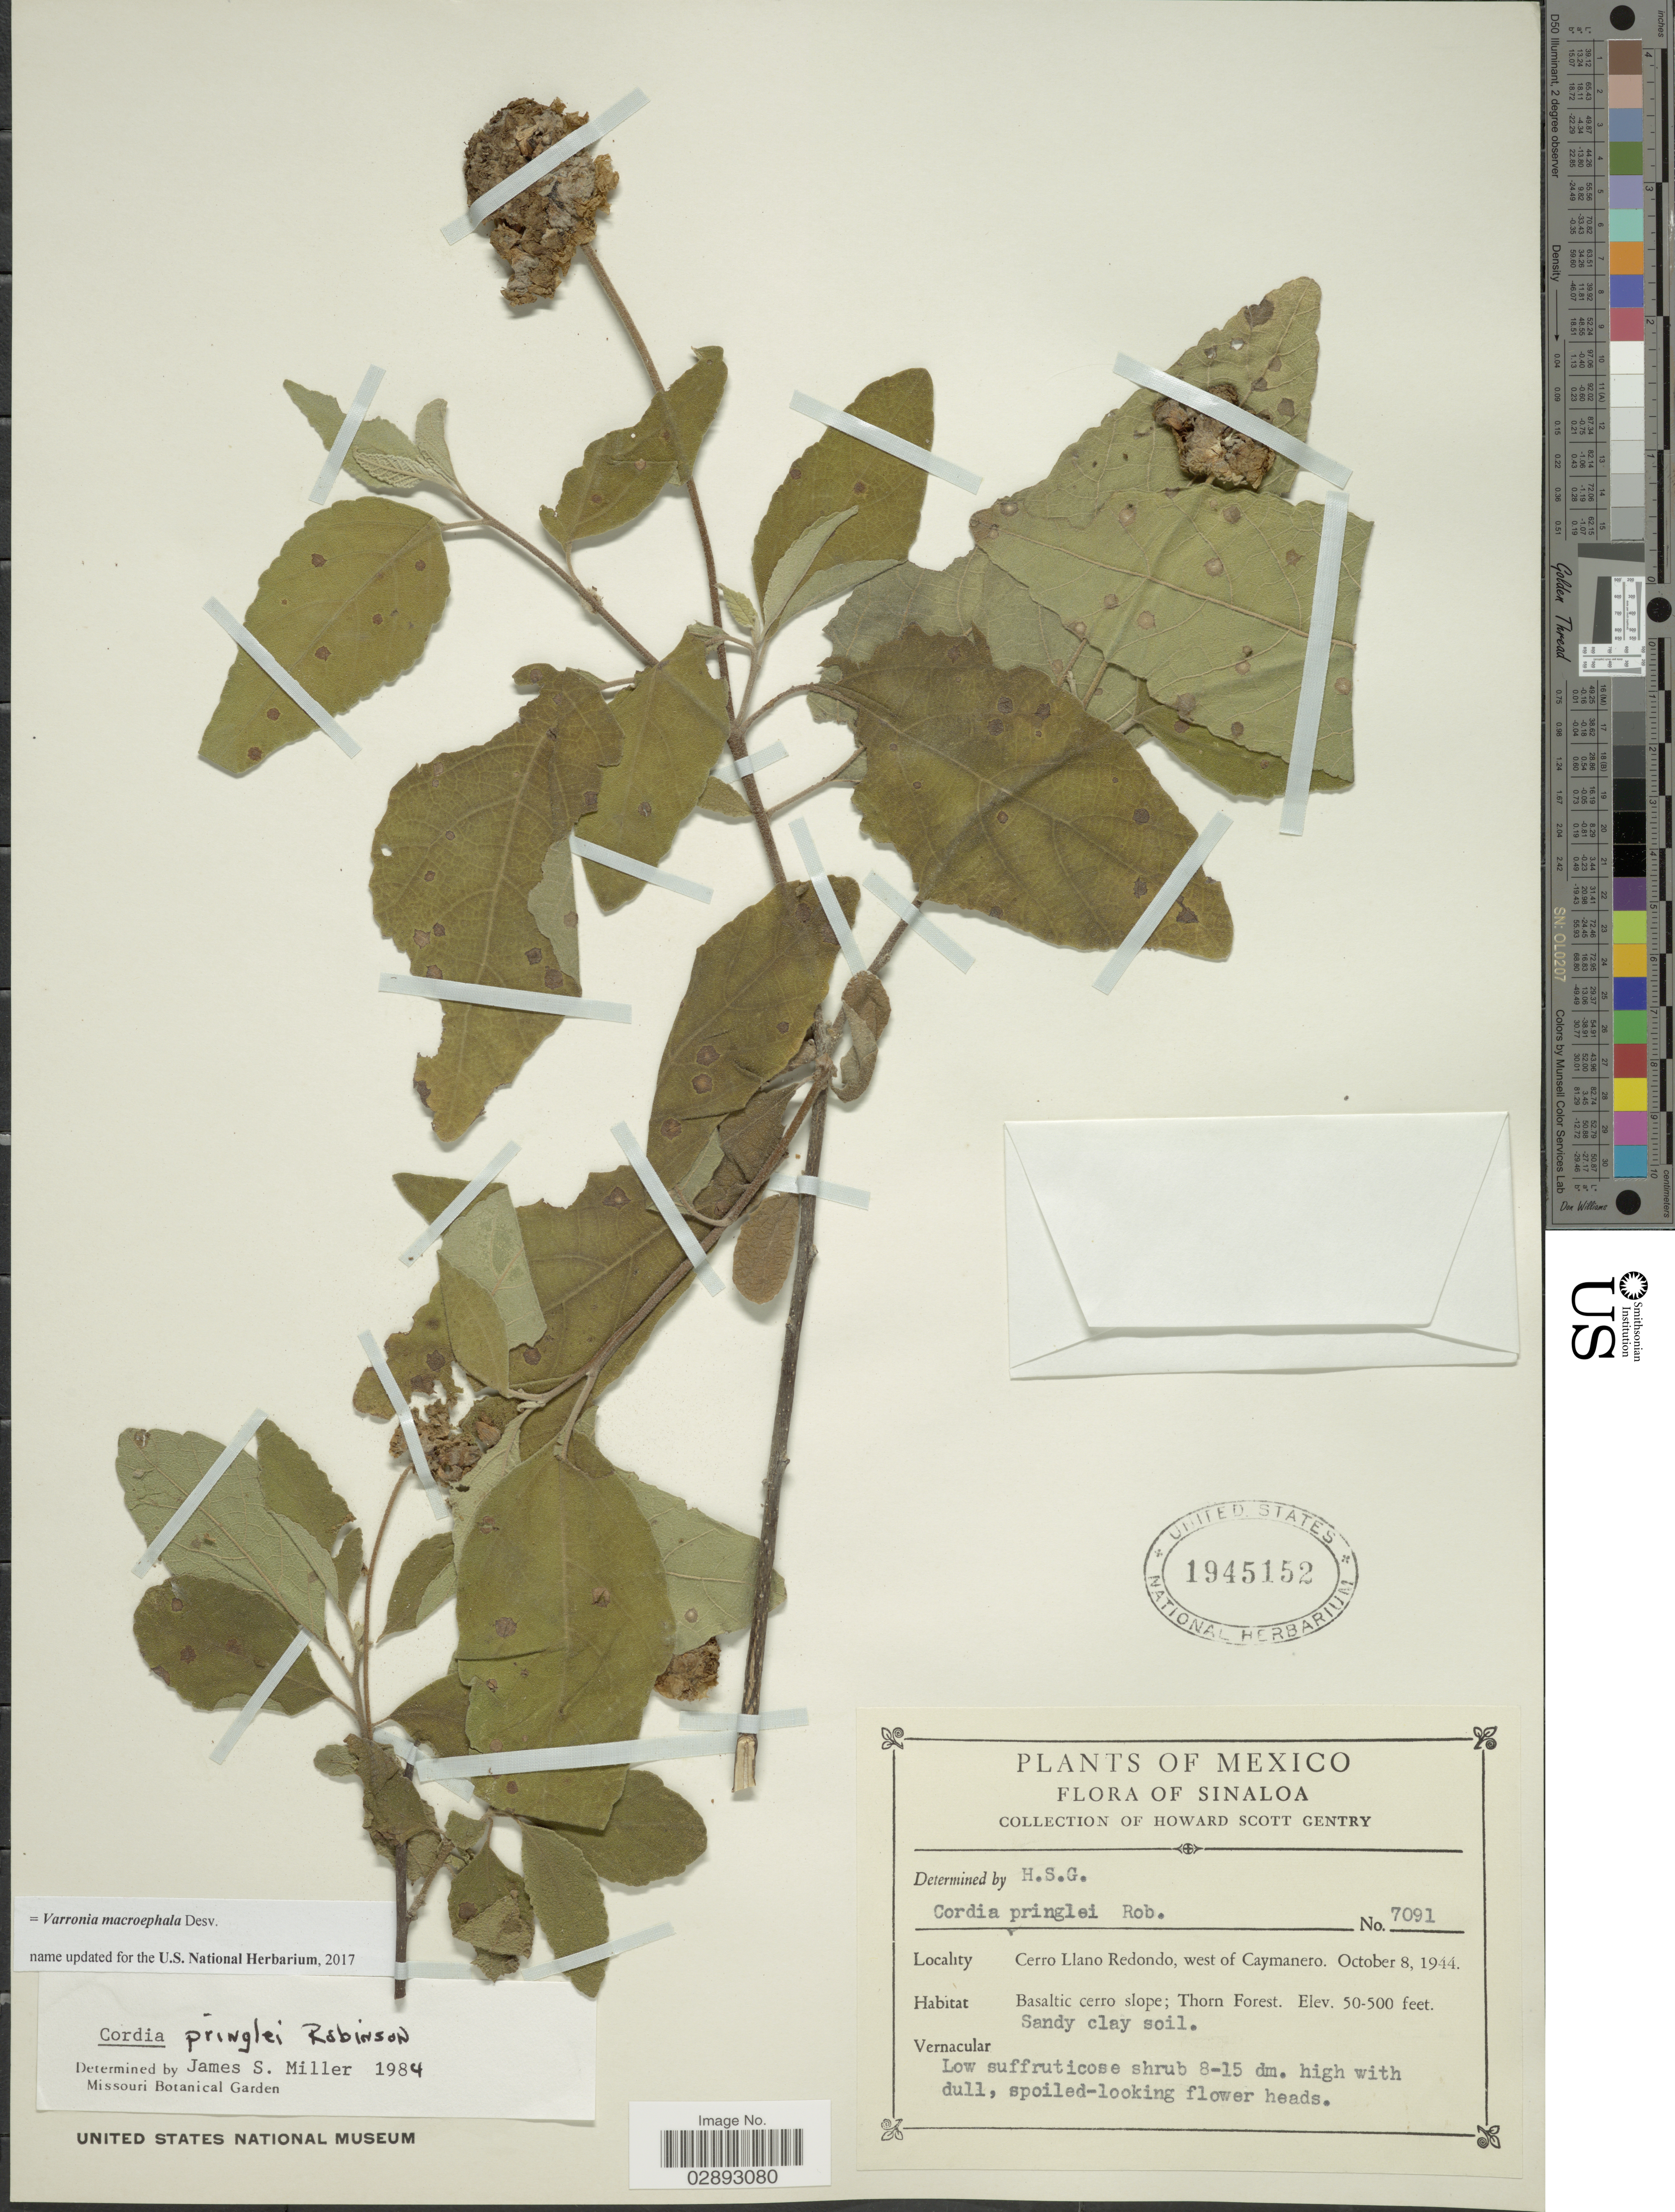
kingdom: Plantae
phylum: Tracheophyta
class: Magnoliopsida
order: Boraginales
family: Cordiaceae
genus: Varronia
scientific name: Varronia macrocephala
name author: Desv.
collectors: H. S. Gentry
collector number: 7091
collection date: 1944-10-08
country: Mexico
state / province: Sinaloa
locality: Cerro Llano Redondo, west of Caymanero.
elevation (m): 15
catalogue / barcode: US 1945152